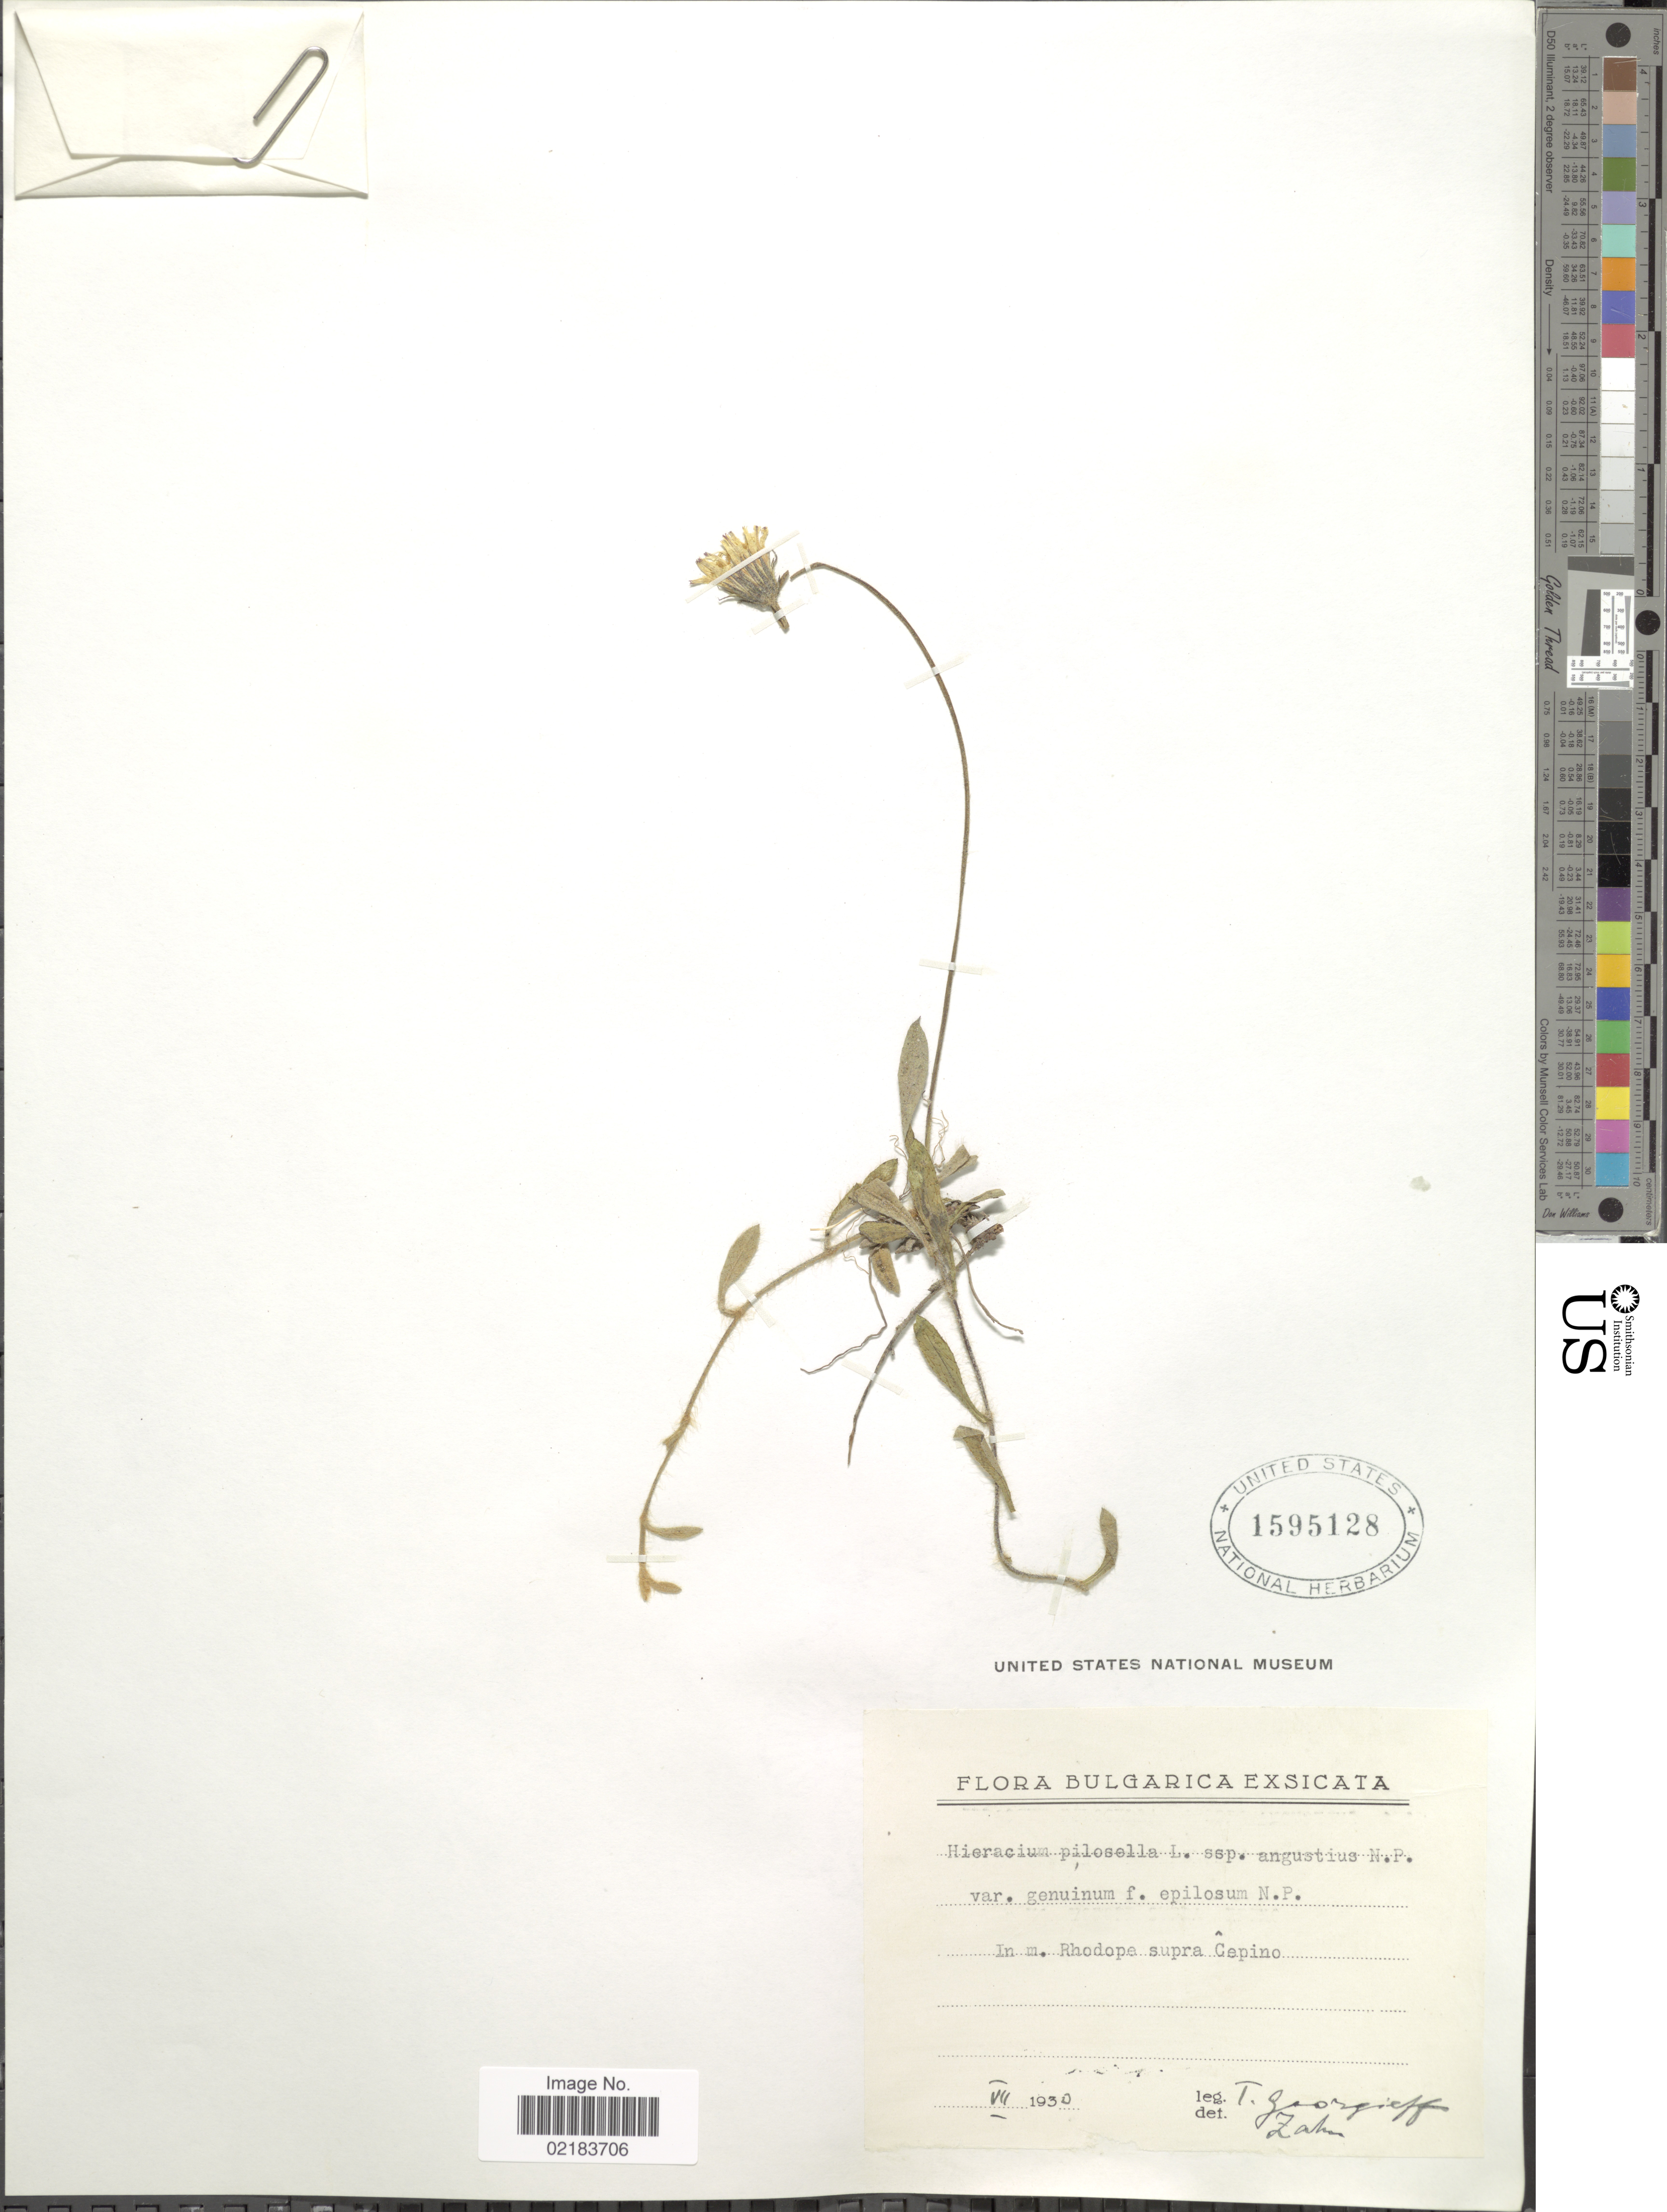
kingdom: Plantae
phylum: Tracheophyta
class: Magnoliopsida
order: Asterales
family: Asteraceae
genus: Pilosella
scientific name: Pilosella officinarum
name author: Vaill.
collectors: T. Georgieff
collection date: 1930-07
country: Bulgaria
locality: In m. Rhodope supra Cepino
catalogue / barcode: US 1595128